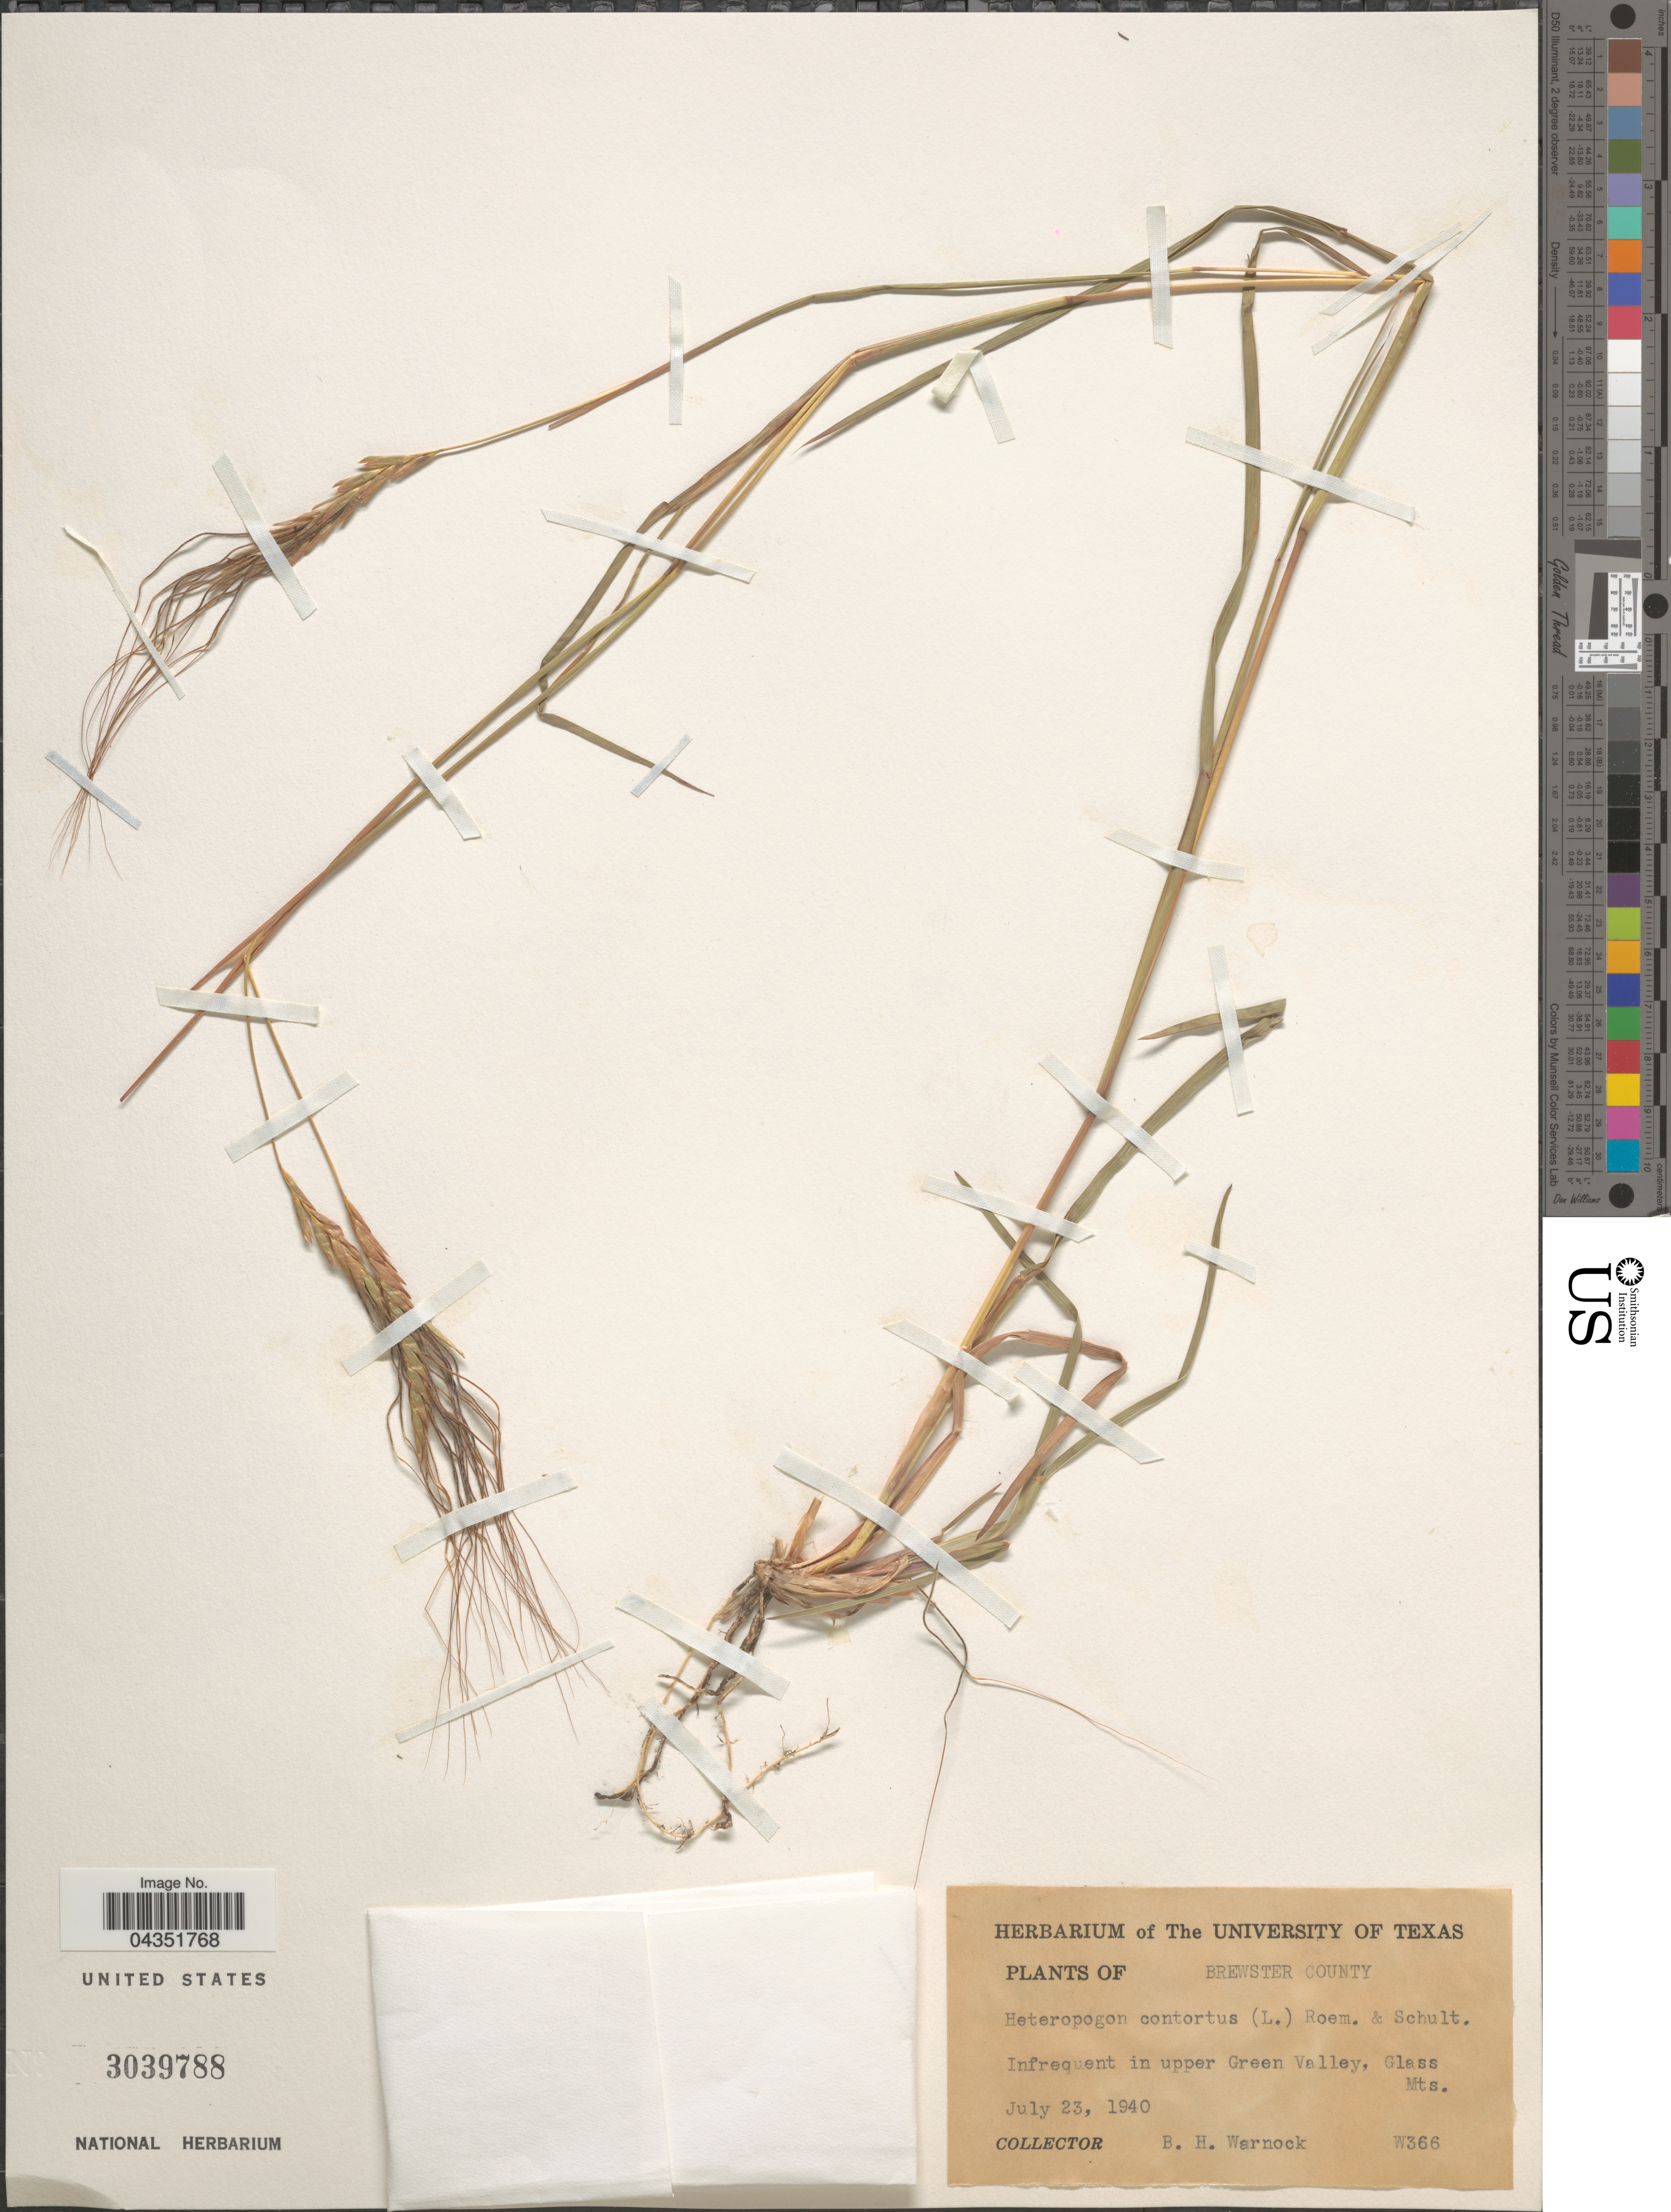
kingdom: Plantae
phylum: Tracheophyta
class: Liliopsida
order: Poales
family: Poaceae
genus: Heteropogon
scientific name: Heteropogon contortus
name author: (L.) P. Beauv. ex Roem. & Schult.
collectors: B. H. Warnock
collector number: W366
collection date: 1940-07-23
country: United States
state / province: Texas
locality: Brewster County. Infrequent in upper Green Valley, Glass Mts.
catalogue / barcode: US 3039788